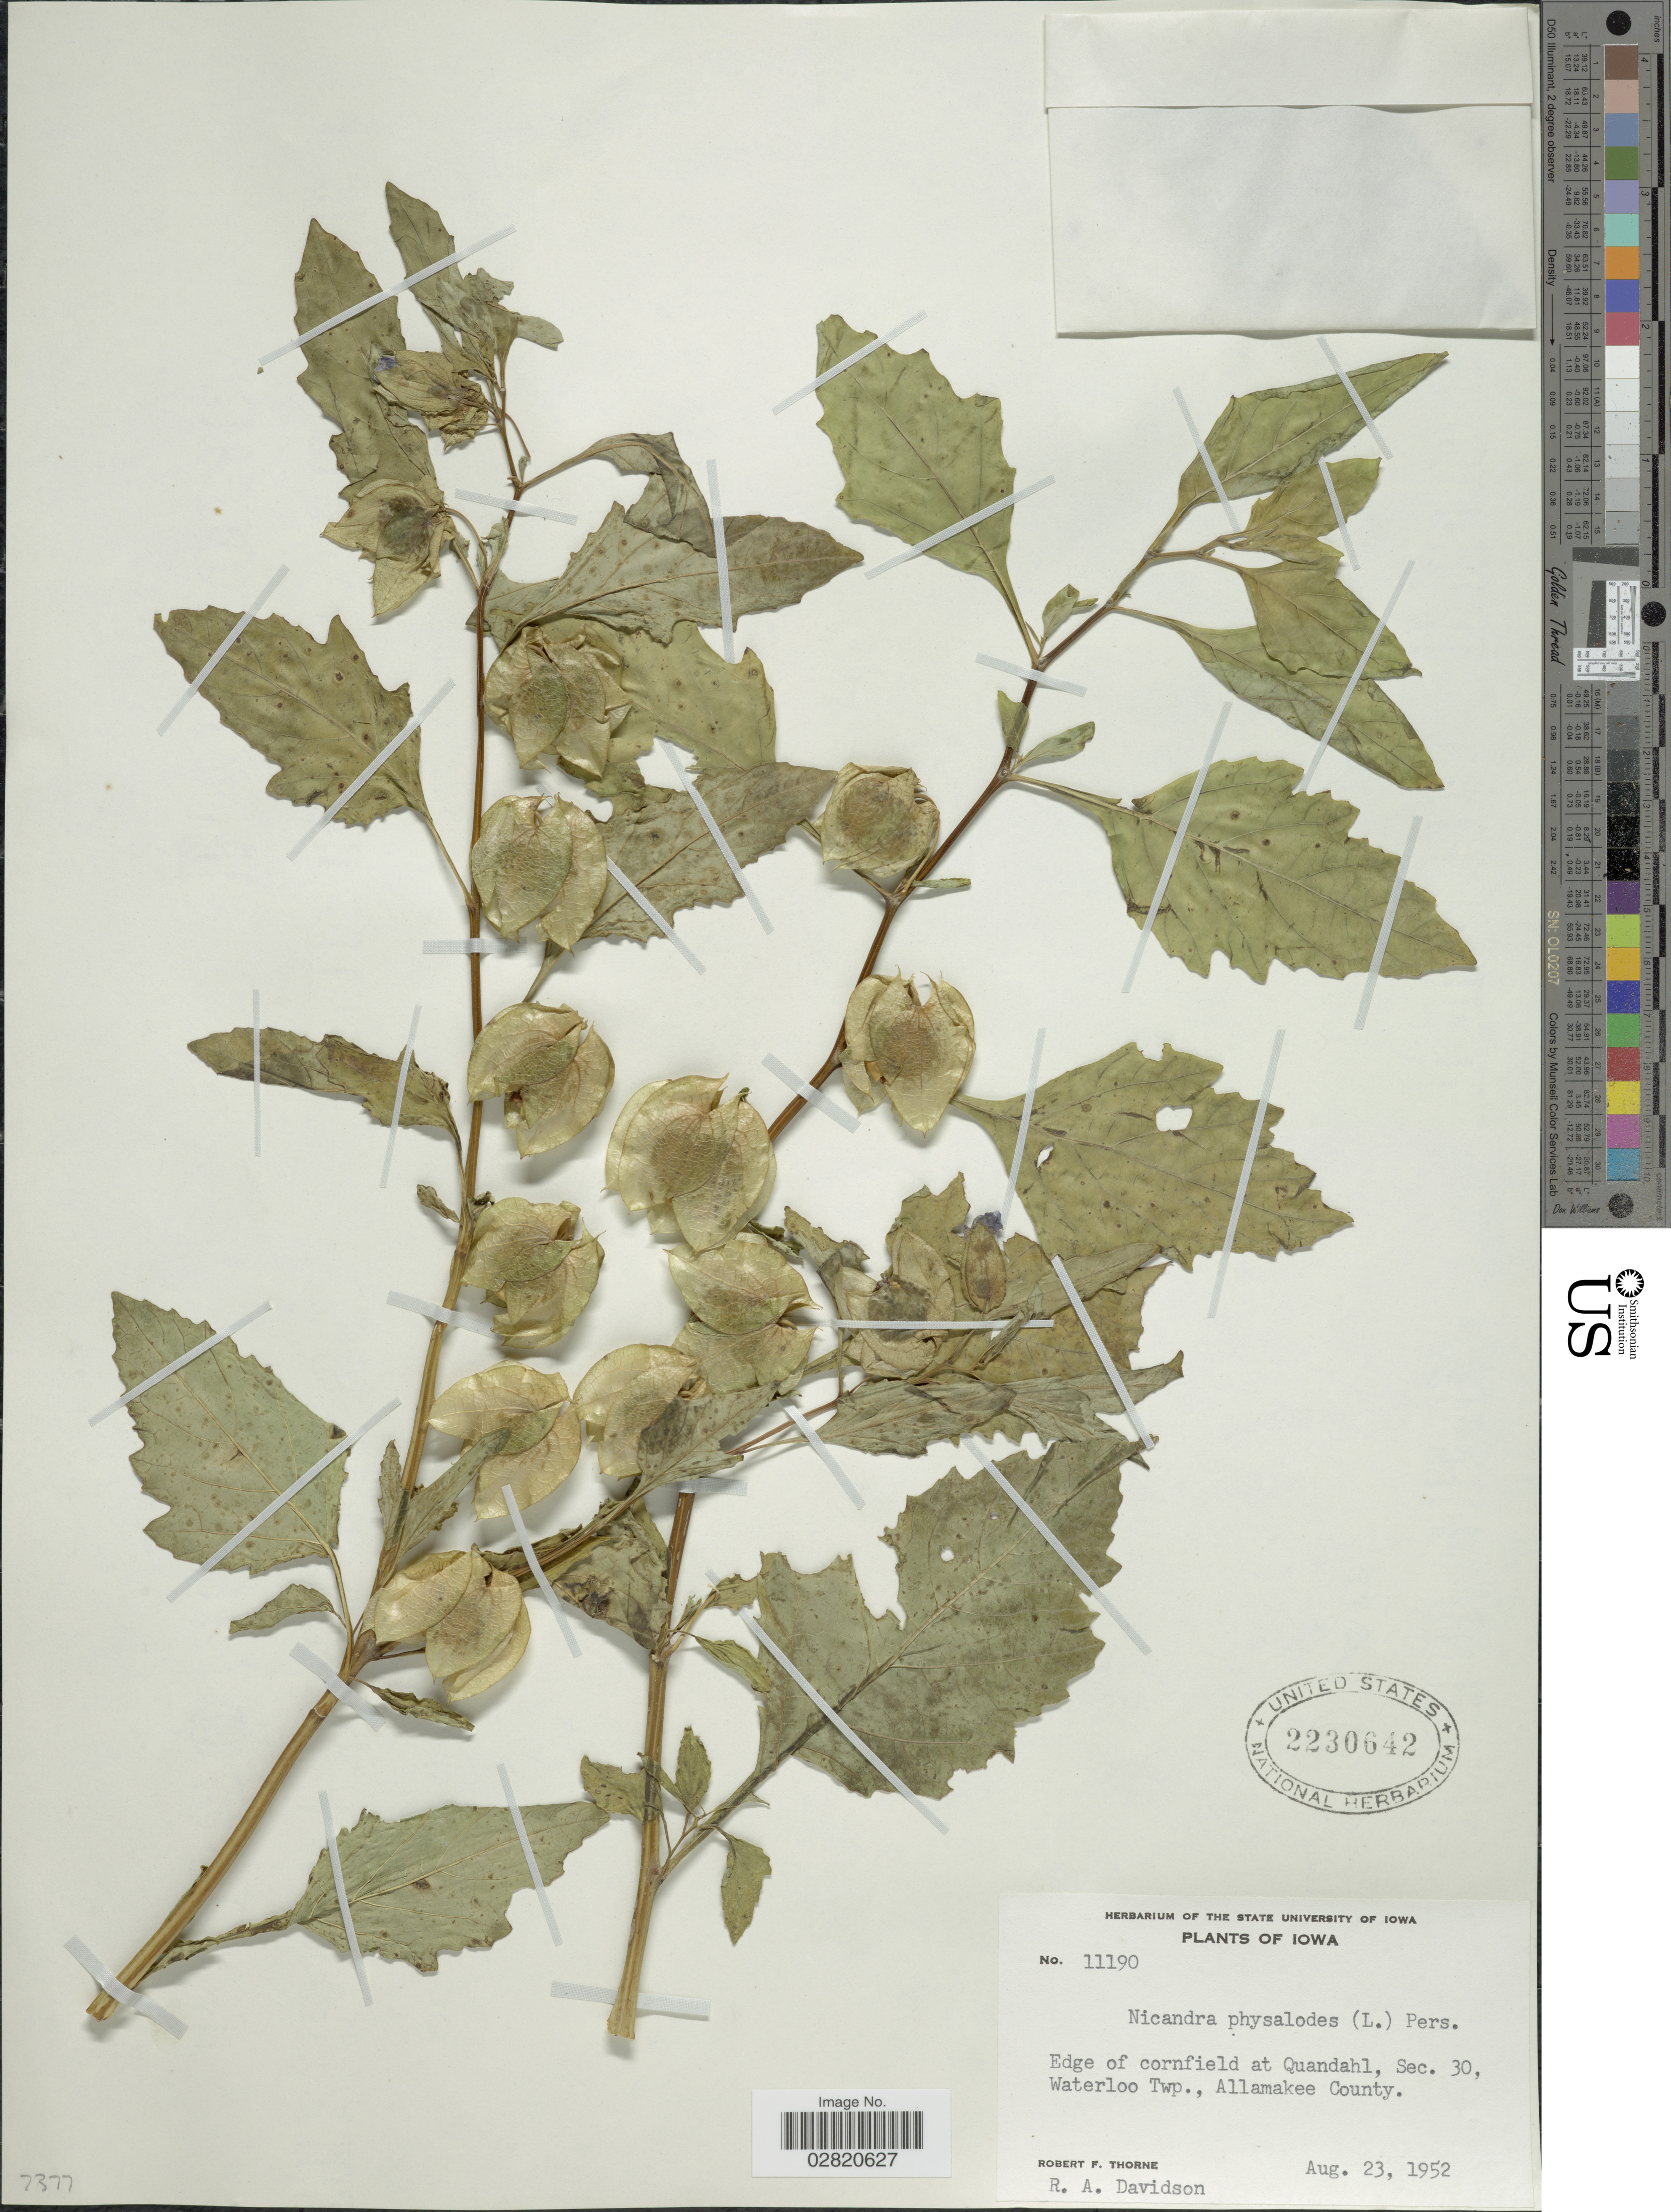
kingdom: Plantae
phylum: Tracheophyta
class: Magnoliopsida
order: Solanales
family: Solanaceae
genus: Nicandra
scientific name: Nicandra physalodes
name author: (L.) Gaertn.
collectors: R. F. Thorne & R. A. Davidson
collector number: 11190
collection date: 1952-08-23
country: United States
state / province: Iowa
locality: Edge of cornfield at Quandahl, Sec. 30, Waterloo Twp., Allamakee County.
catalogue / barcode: US 2230642